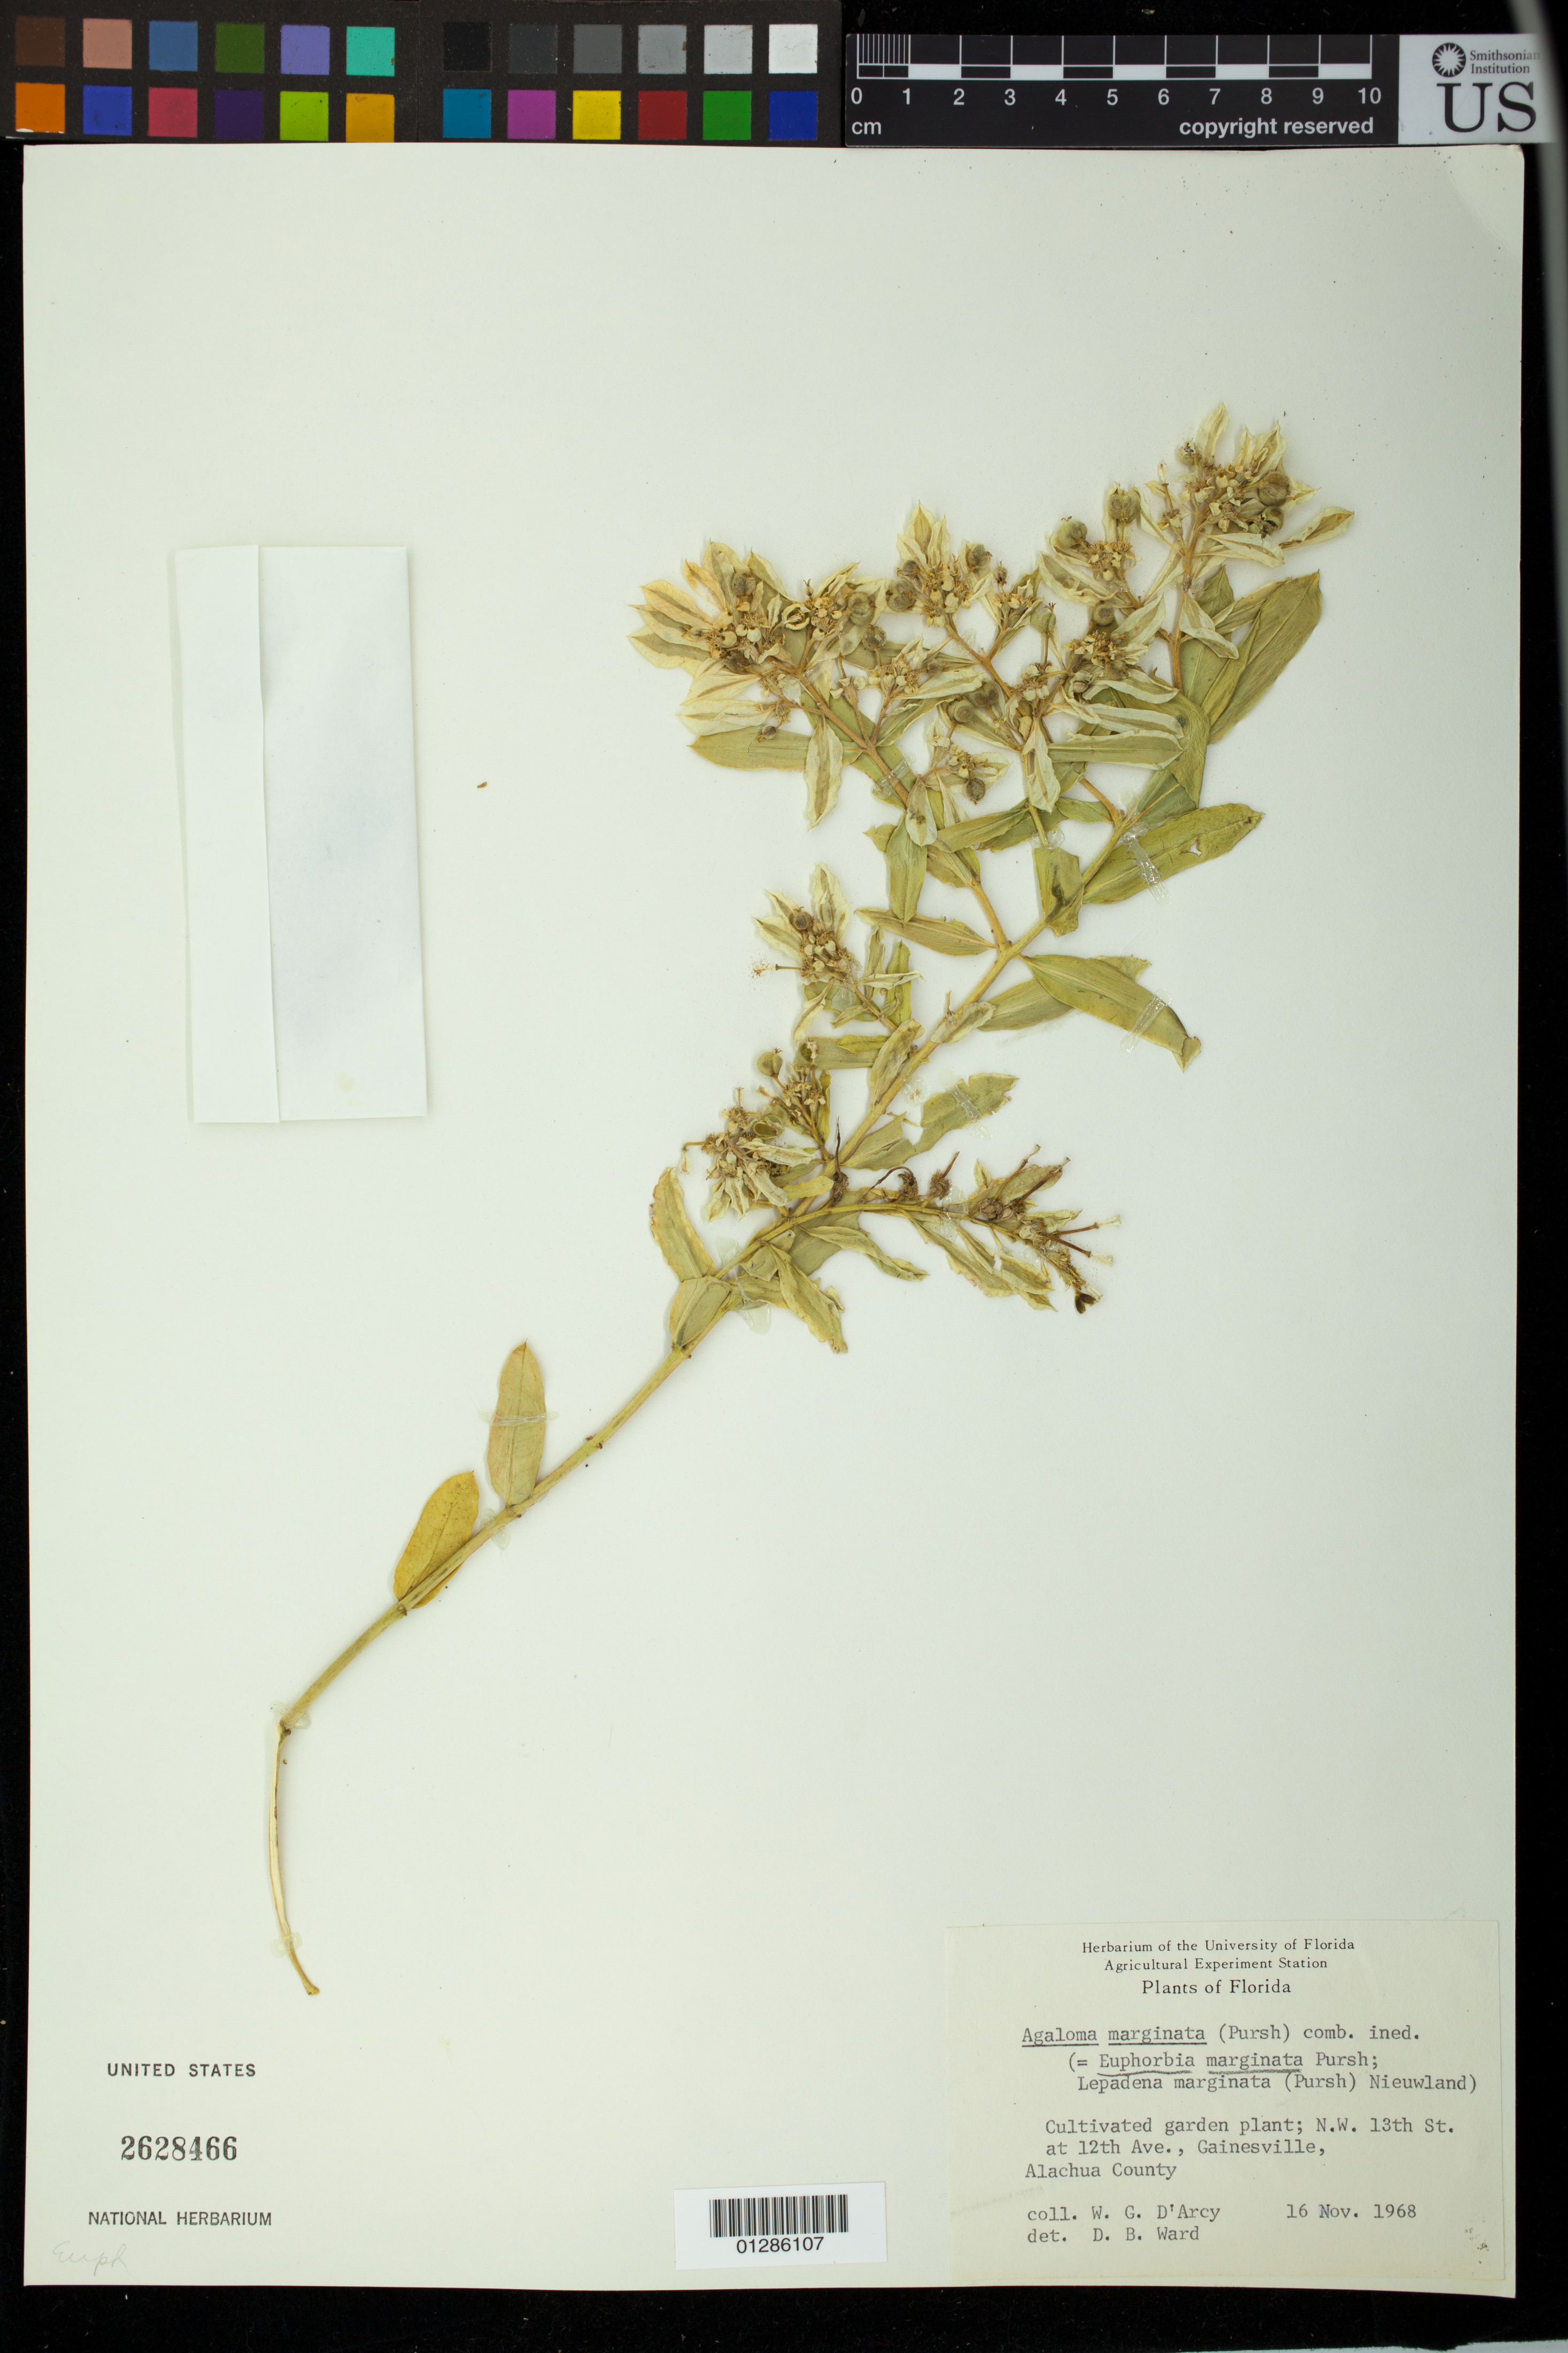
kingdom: Plantae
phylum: Tracheophyta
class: Magnoliopsida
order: Malpighiales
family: Euphorbiaceae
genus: Euphorbia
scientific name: Euphorbia marginata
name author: Pursh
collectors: W. G. D'Arcy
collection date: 1968-11-16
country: United States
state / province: Florida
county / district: Alachua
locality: N.W. 13th St. at 12th Ave., Gainesville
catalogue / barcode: US 2628466